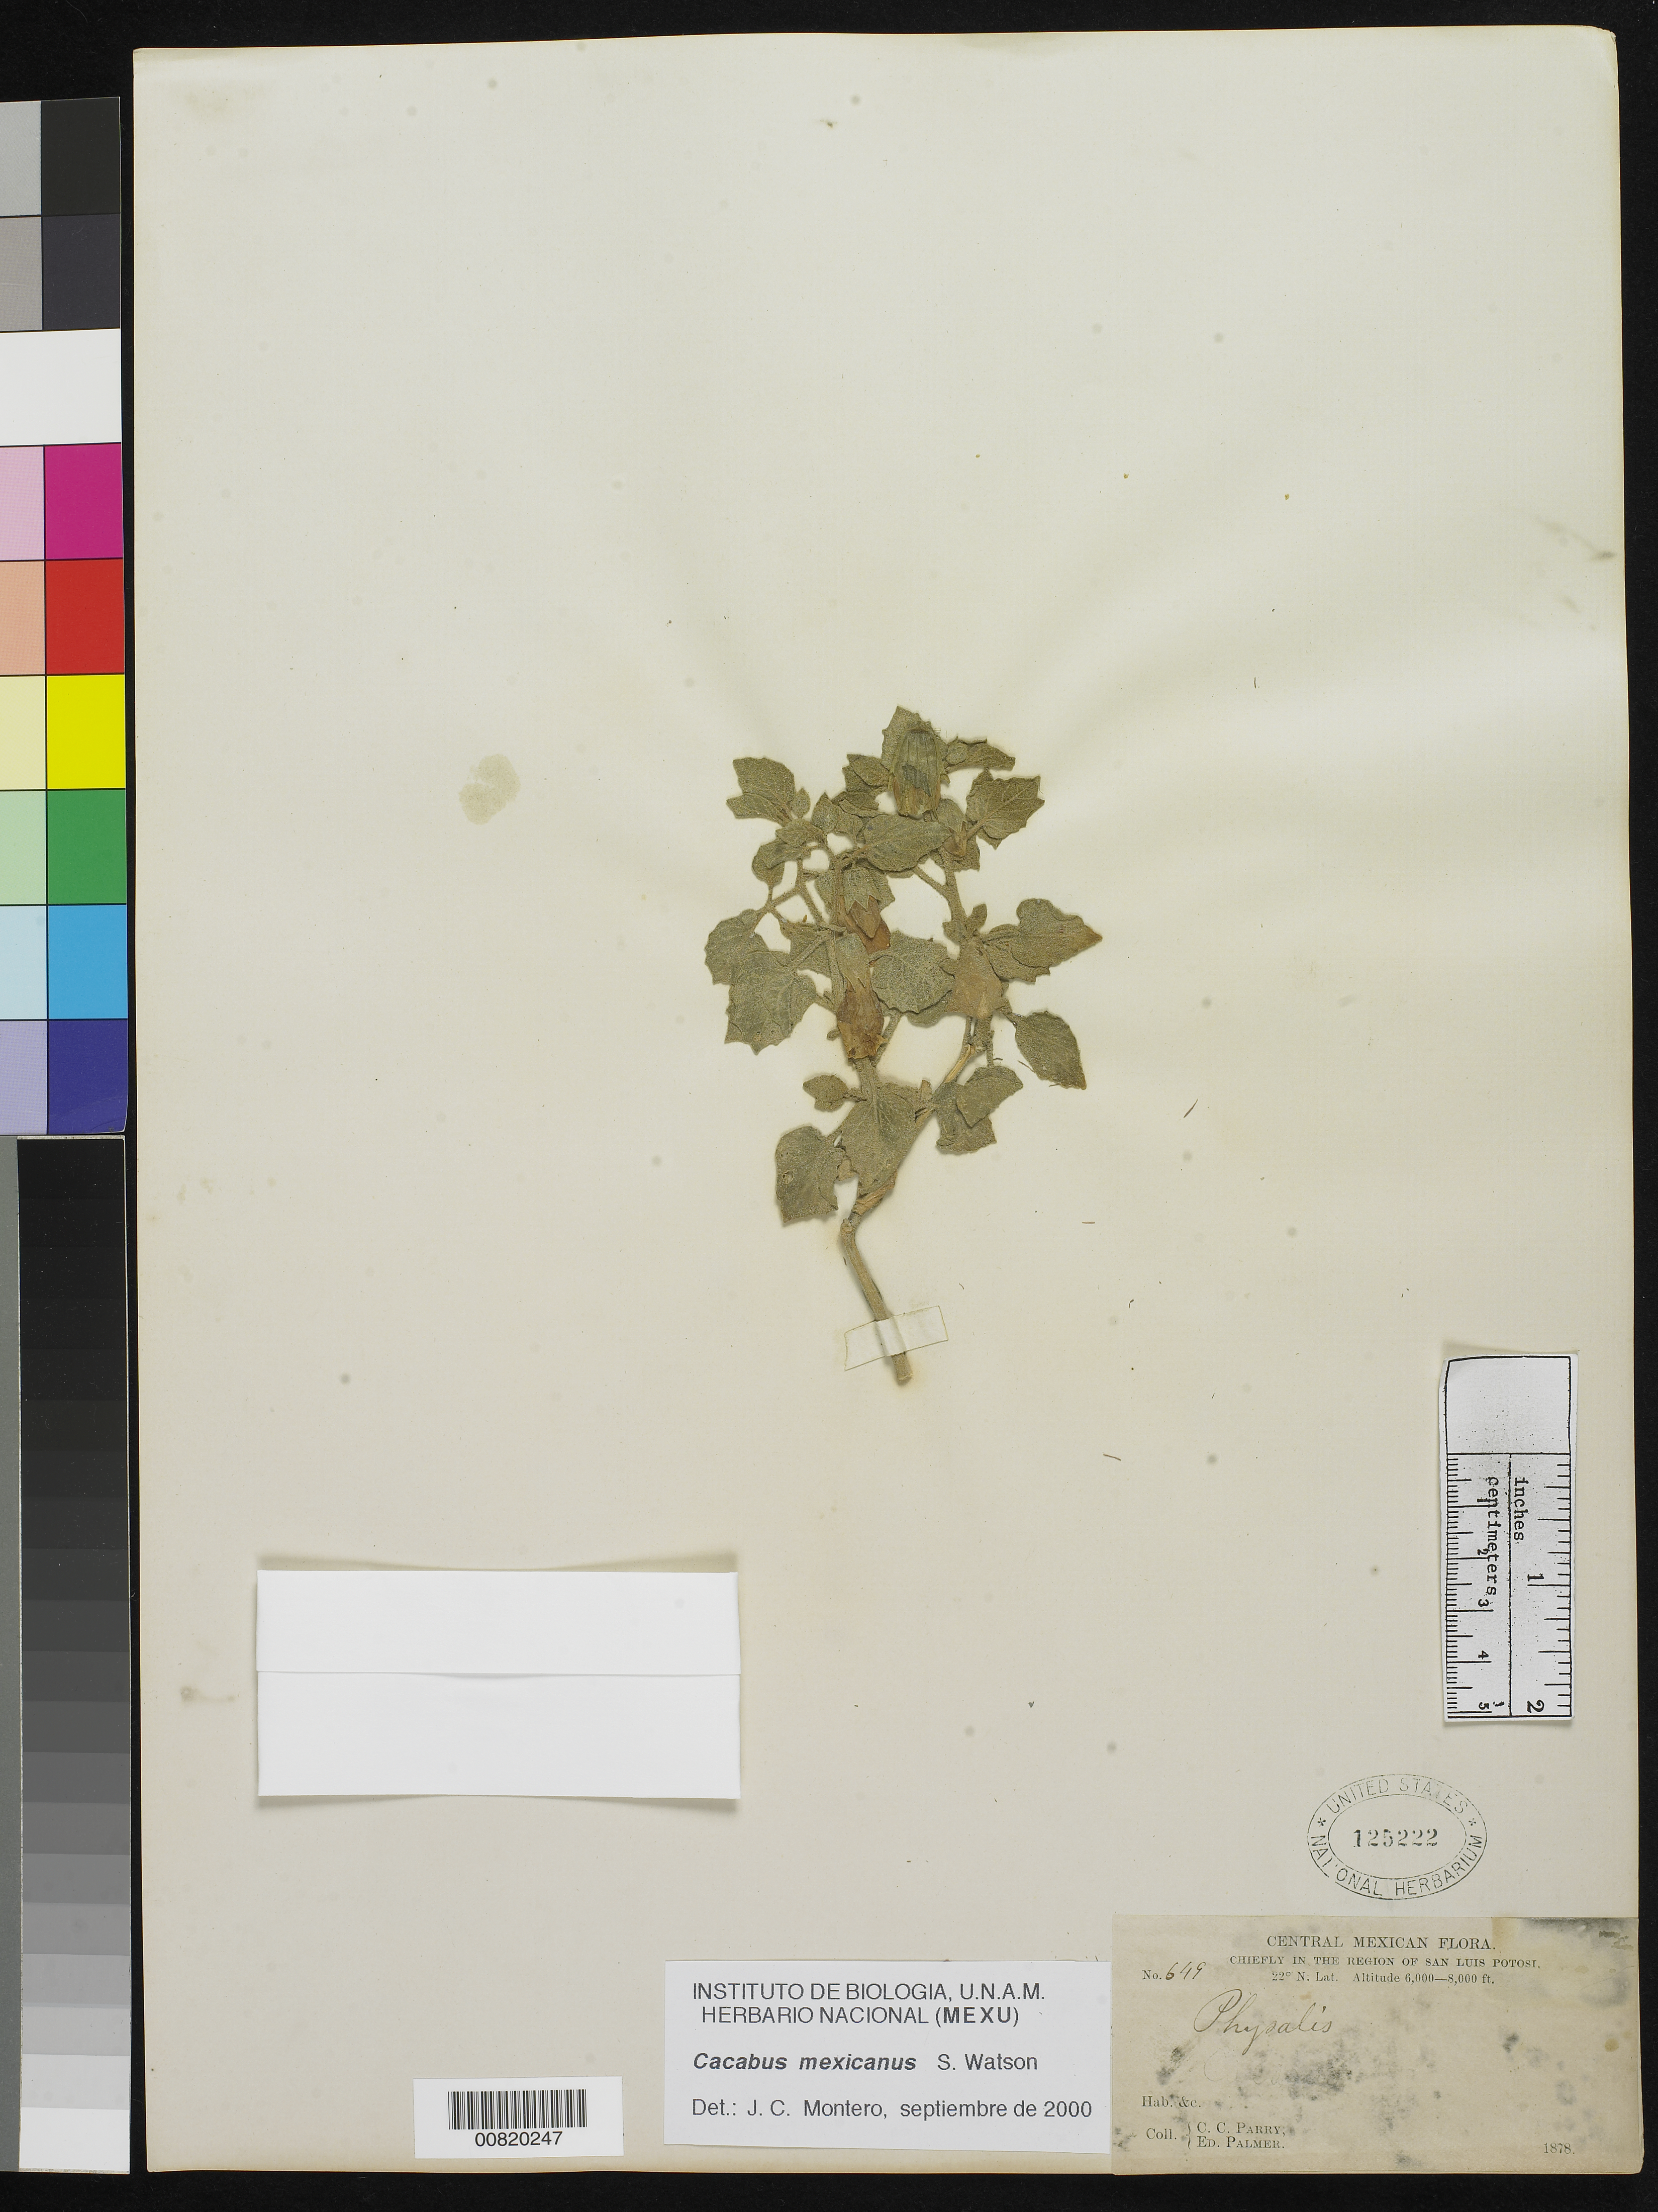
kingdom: Plantae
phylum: Tracheophyta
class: Magnoliopsida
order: Solanales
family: Solanaceae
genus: Cacabus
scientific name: Cacabus mexicanus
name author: S. Watson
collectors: C. C. Parry & E. Palmer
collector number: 649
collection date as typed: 1878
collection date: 1878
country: Mexico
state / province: San Luis Potosí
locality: Chiefly in the region of San Luis Potosí.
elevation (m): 1829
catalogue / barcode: US 125222